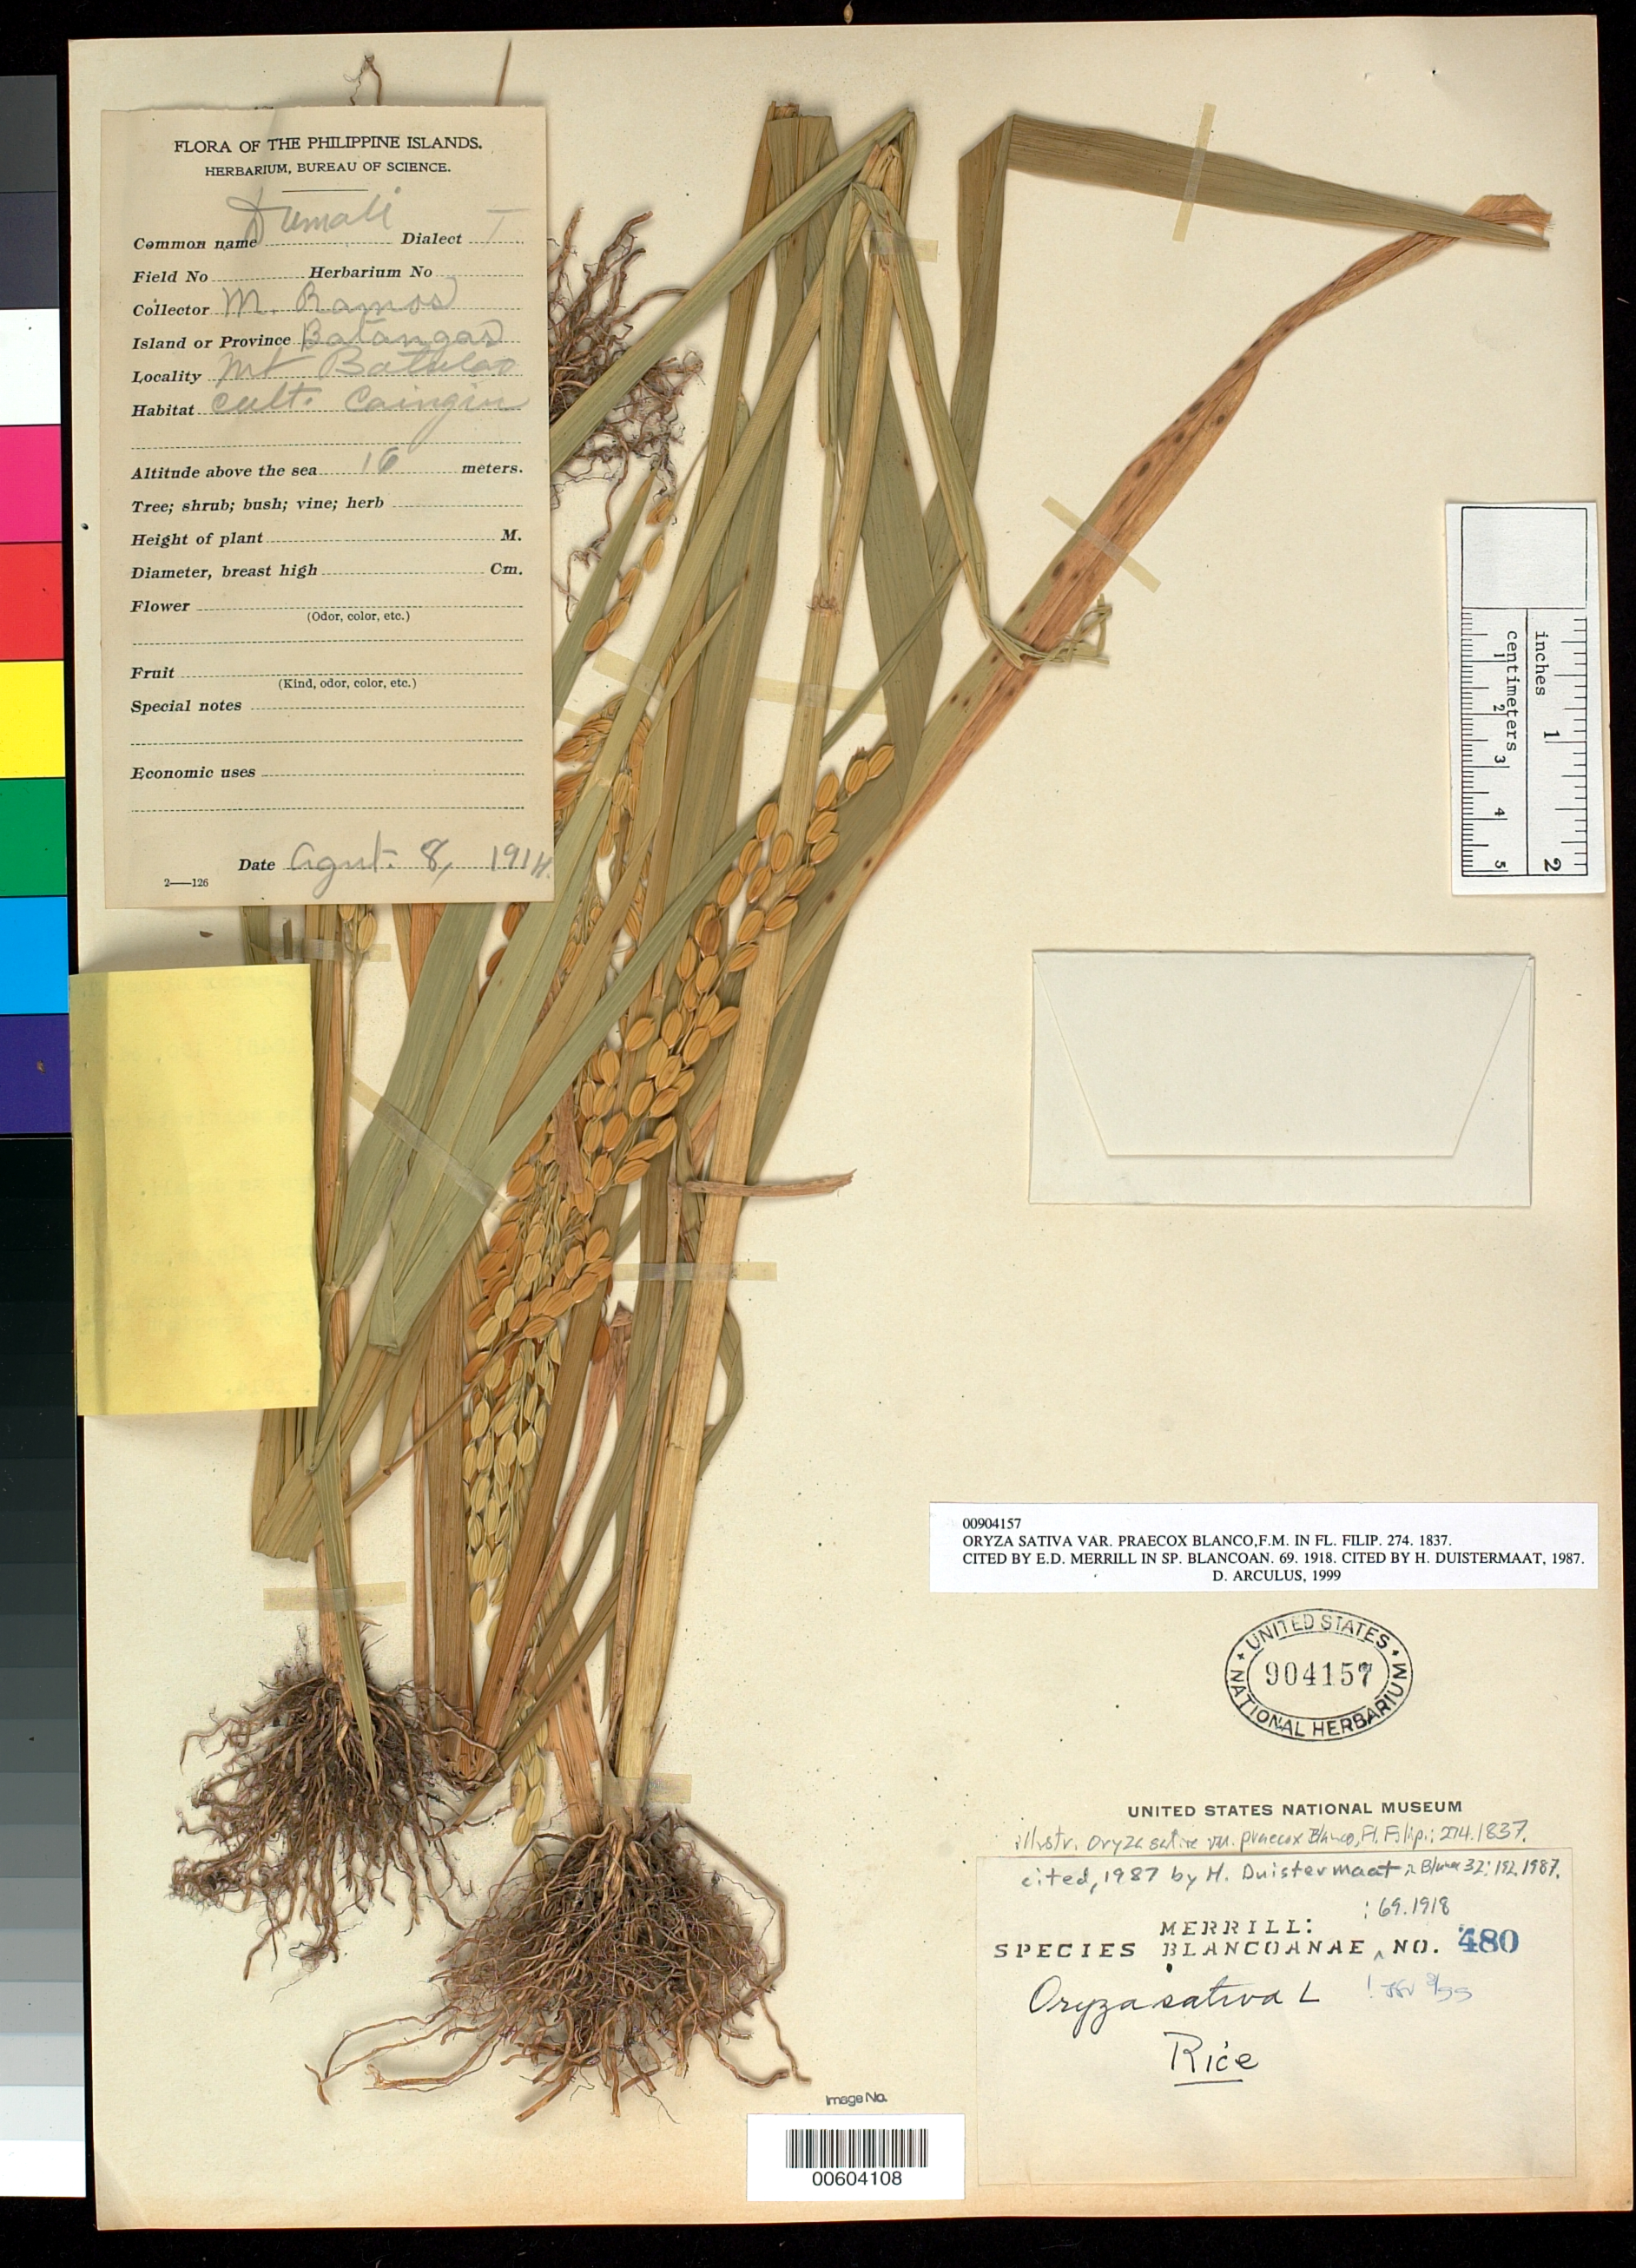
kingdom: Plantae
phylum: Tracheophyta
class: Liliopsida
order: Poales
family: Poaceae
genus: Oryza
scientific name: Oryza sativa var. praecox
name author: Blanco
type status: Isoneotype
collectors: M. Ramos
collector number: Sp. Blancoan. 0480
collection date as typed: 08 Aug 1914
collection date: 1914-08-08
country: Philippines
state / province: Calabarzon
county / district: Batangas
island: Luzon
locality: Mt. Batulao.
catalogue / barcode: US 904157